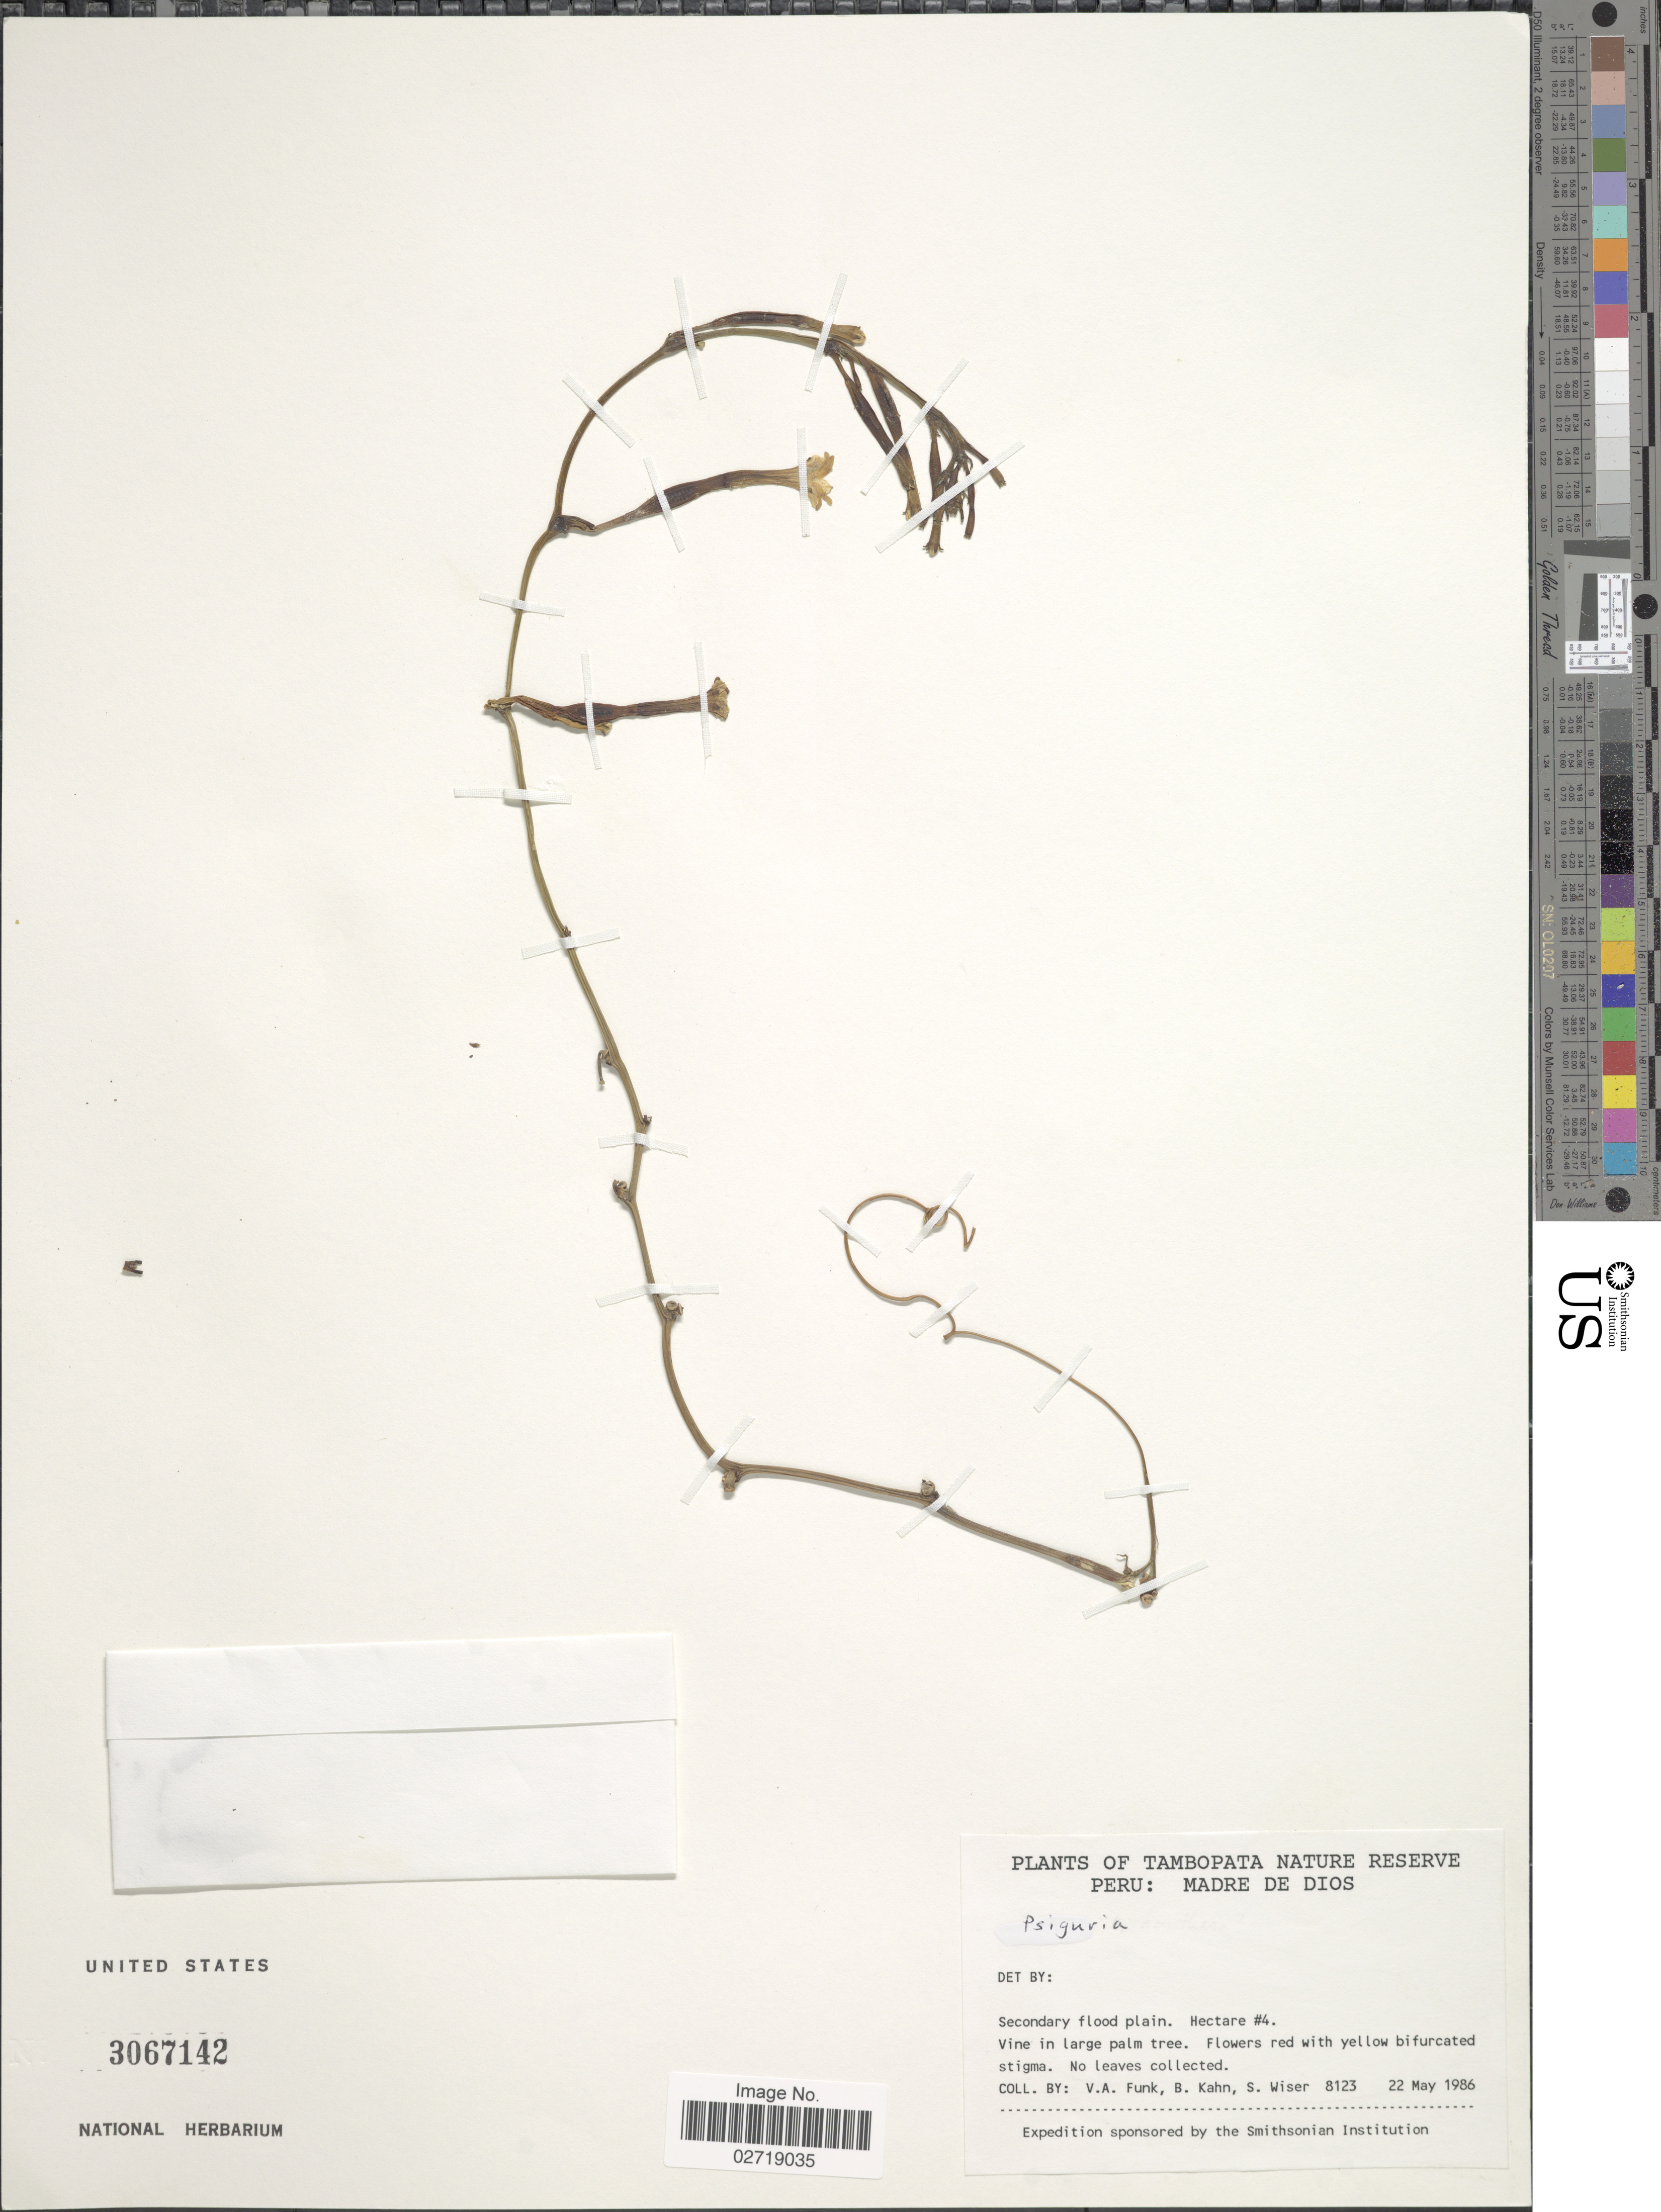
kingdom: Plantae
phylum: Tracheophyta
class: Magnoliopsida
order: Cucurbitales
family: Cucurbitaceae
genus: Psiguria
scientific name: Psiguria sp.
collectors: V. Funk, B. Kahn & S. Wiser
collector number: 8123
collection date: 1986-05-22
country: Peru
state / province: Madre de Dios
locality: Tambopata Nature Reserve. Hectare #4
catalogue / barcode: US 3067142